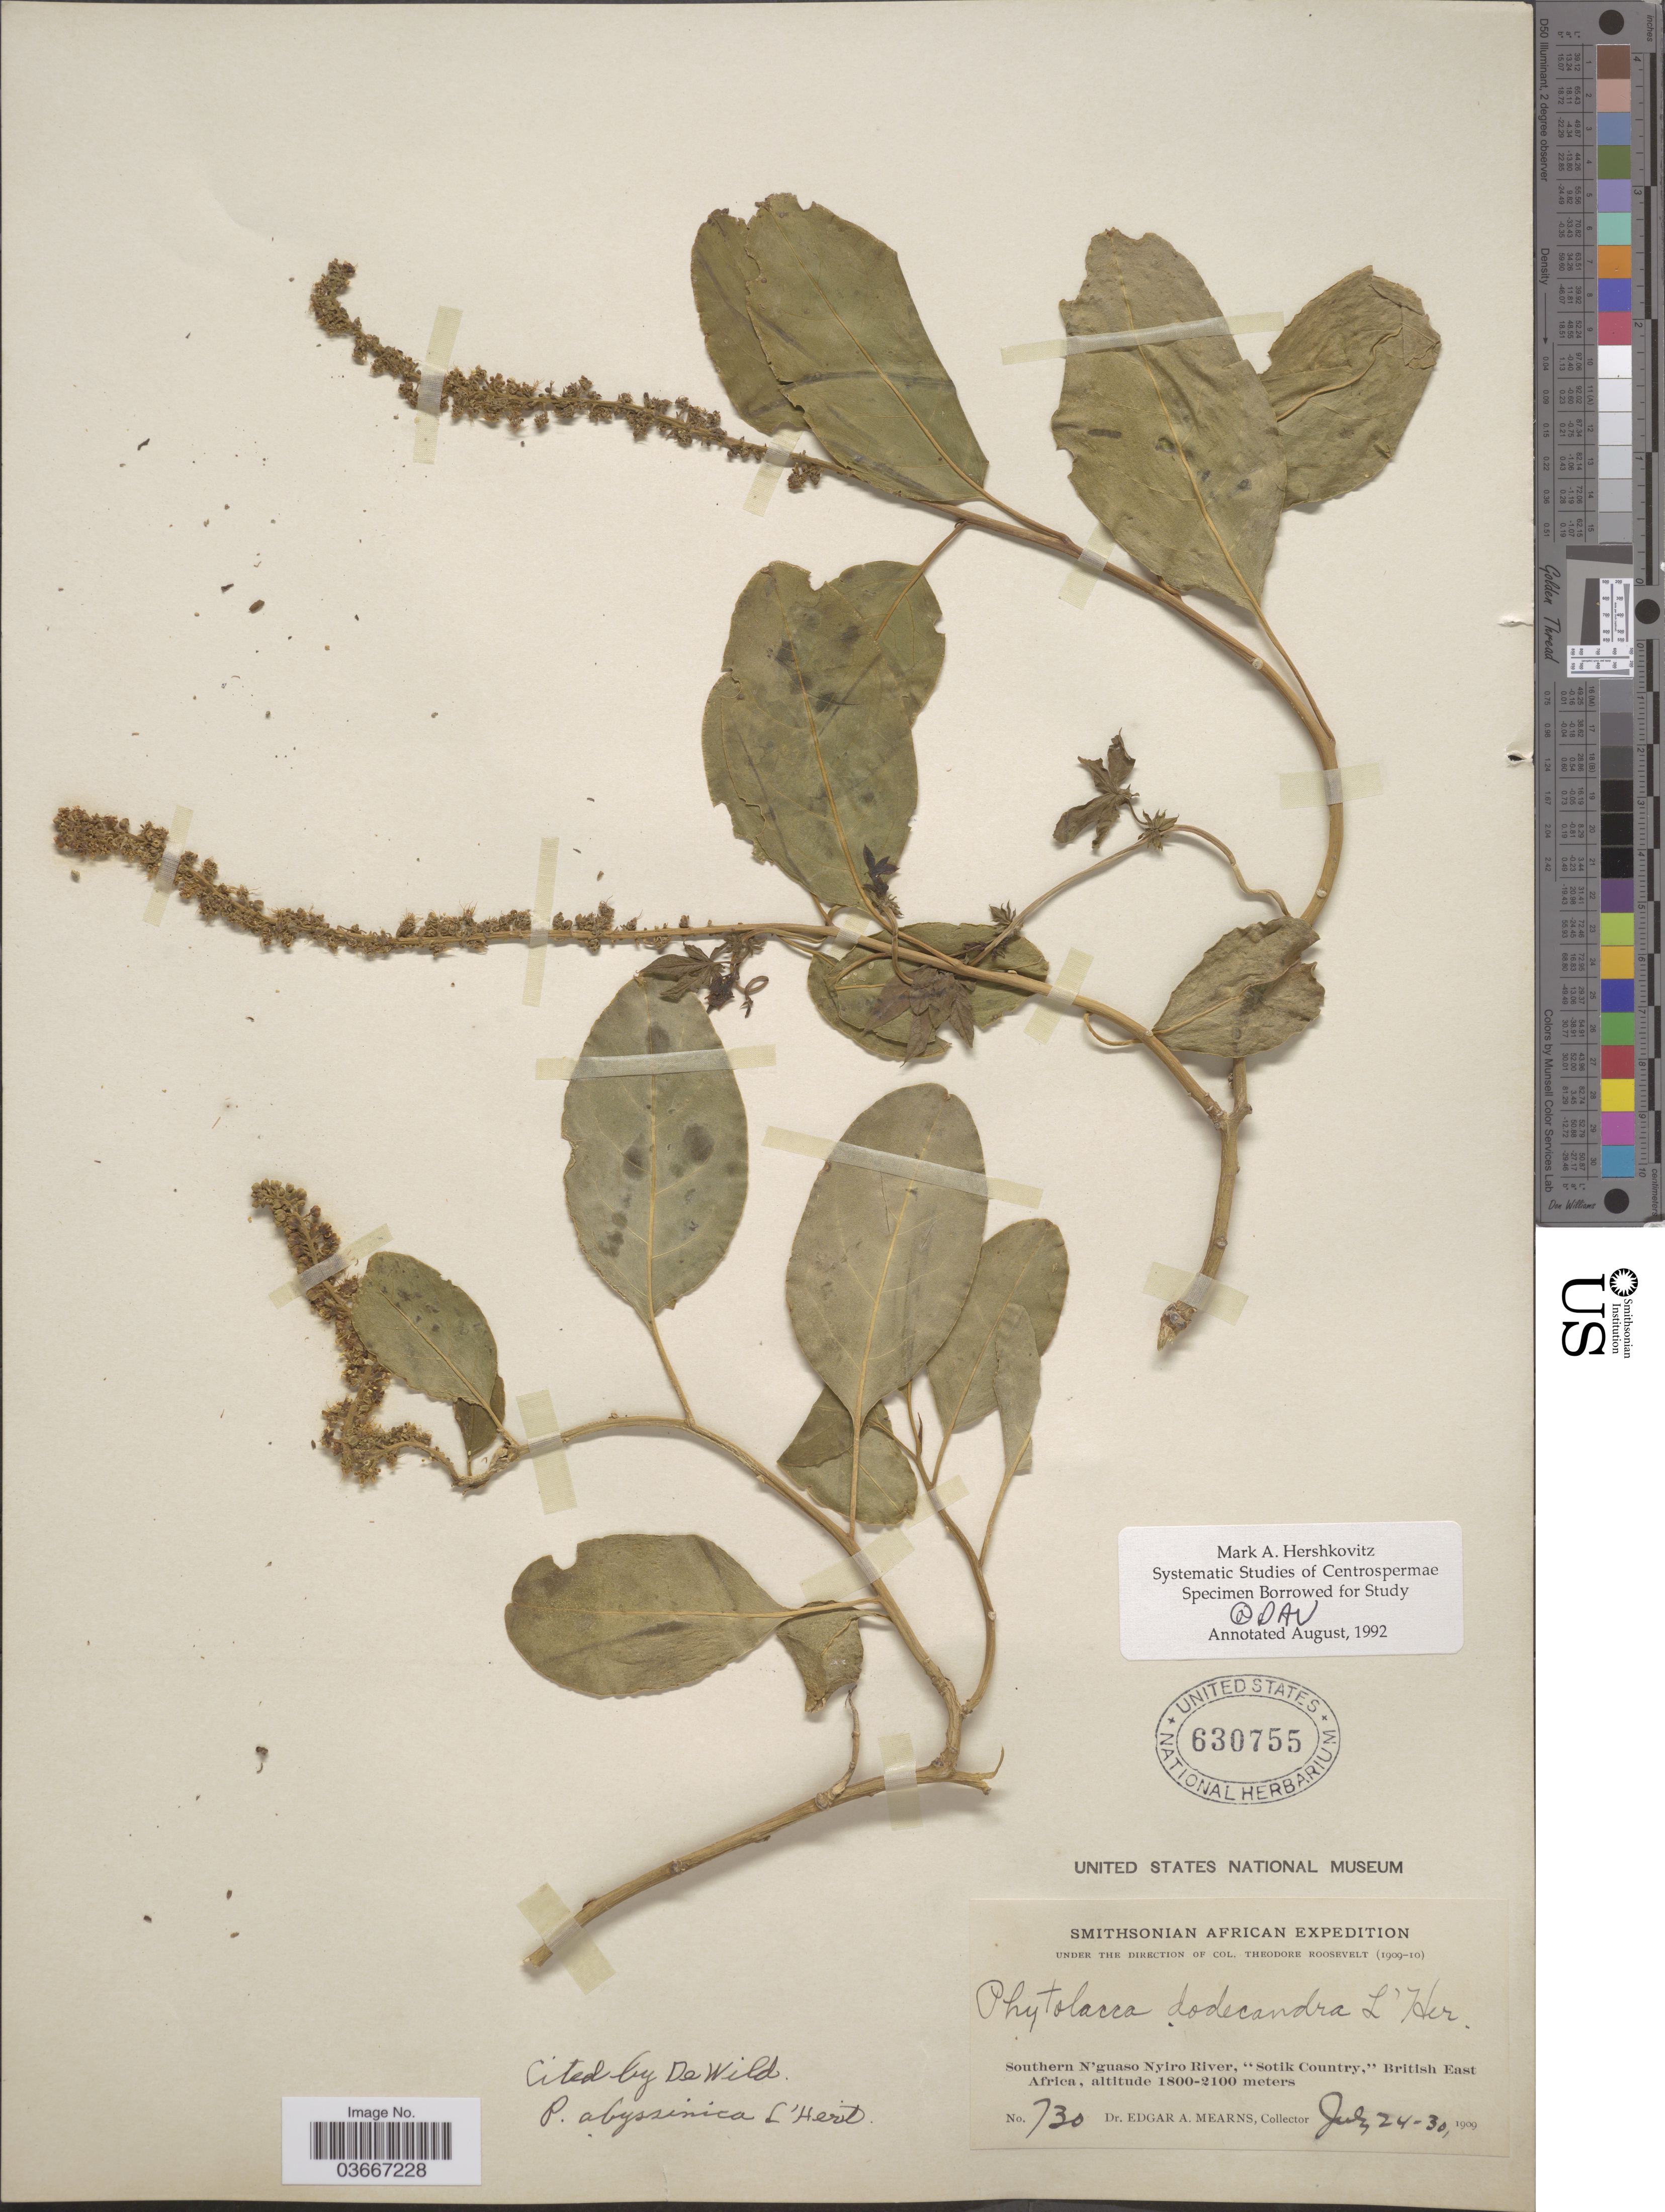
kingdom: Plantae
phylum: Tracheophyta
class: Magnoliopsida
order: Caryophyllales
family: Phytolaccaceae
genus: Phytolacca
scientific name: Phytolacca dodecandra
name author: L'Hér.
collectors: E. A. Mearns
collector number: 730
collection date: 1909-07-24/1909-07-30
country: Kenya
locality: Southern N'guaso Nyiro River, "Sotik Country," British East Africa.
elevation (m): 1800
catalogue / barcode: US 630755